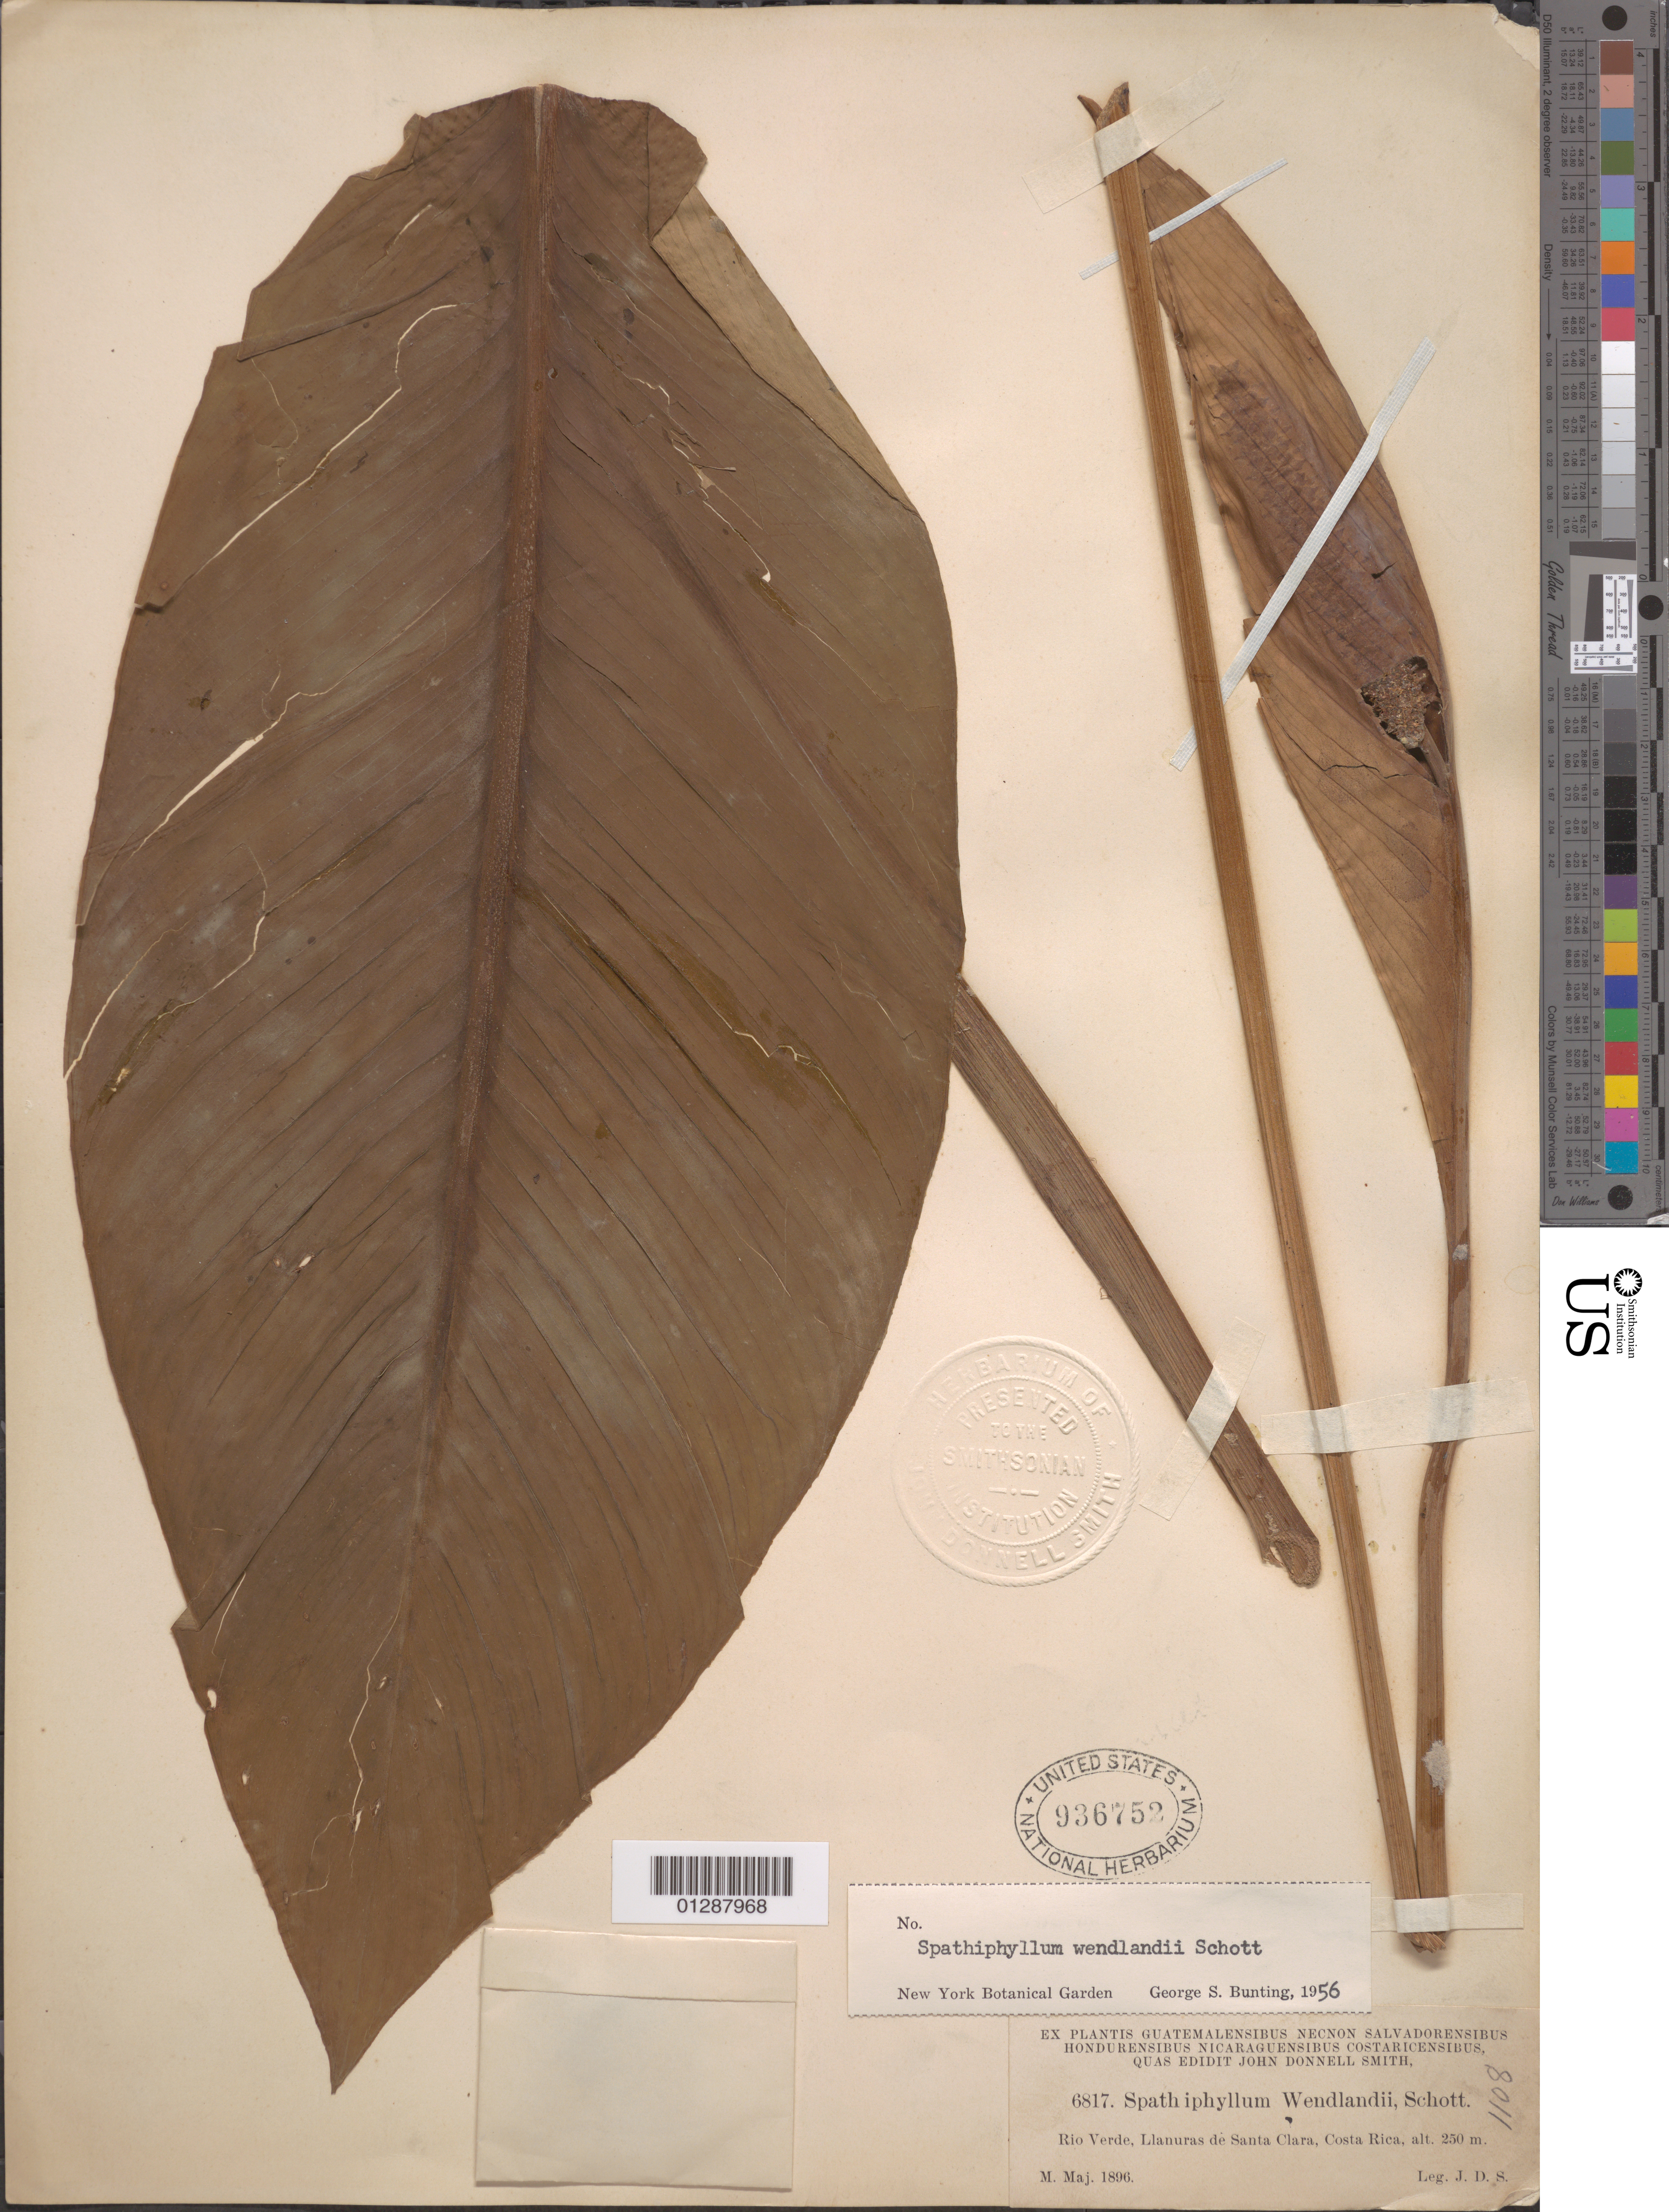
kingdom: Plantae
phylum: Tracheophyta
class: Liliopsida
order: Alismatales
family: Araceae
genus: Spathiphyllum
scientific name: Spathiphyllum wendlandii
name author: Schott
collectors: J. Donnell Smith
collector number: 6817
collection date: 1896-05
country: Costa Rica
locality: Rio Verde, Llanuras de Santa Clara.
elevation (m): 250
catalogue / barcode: US 936752